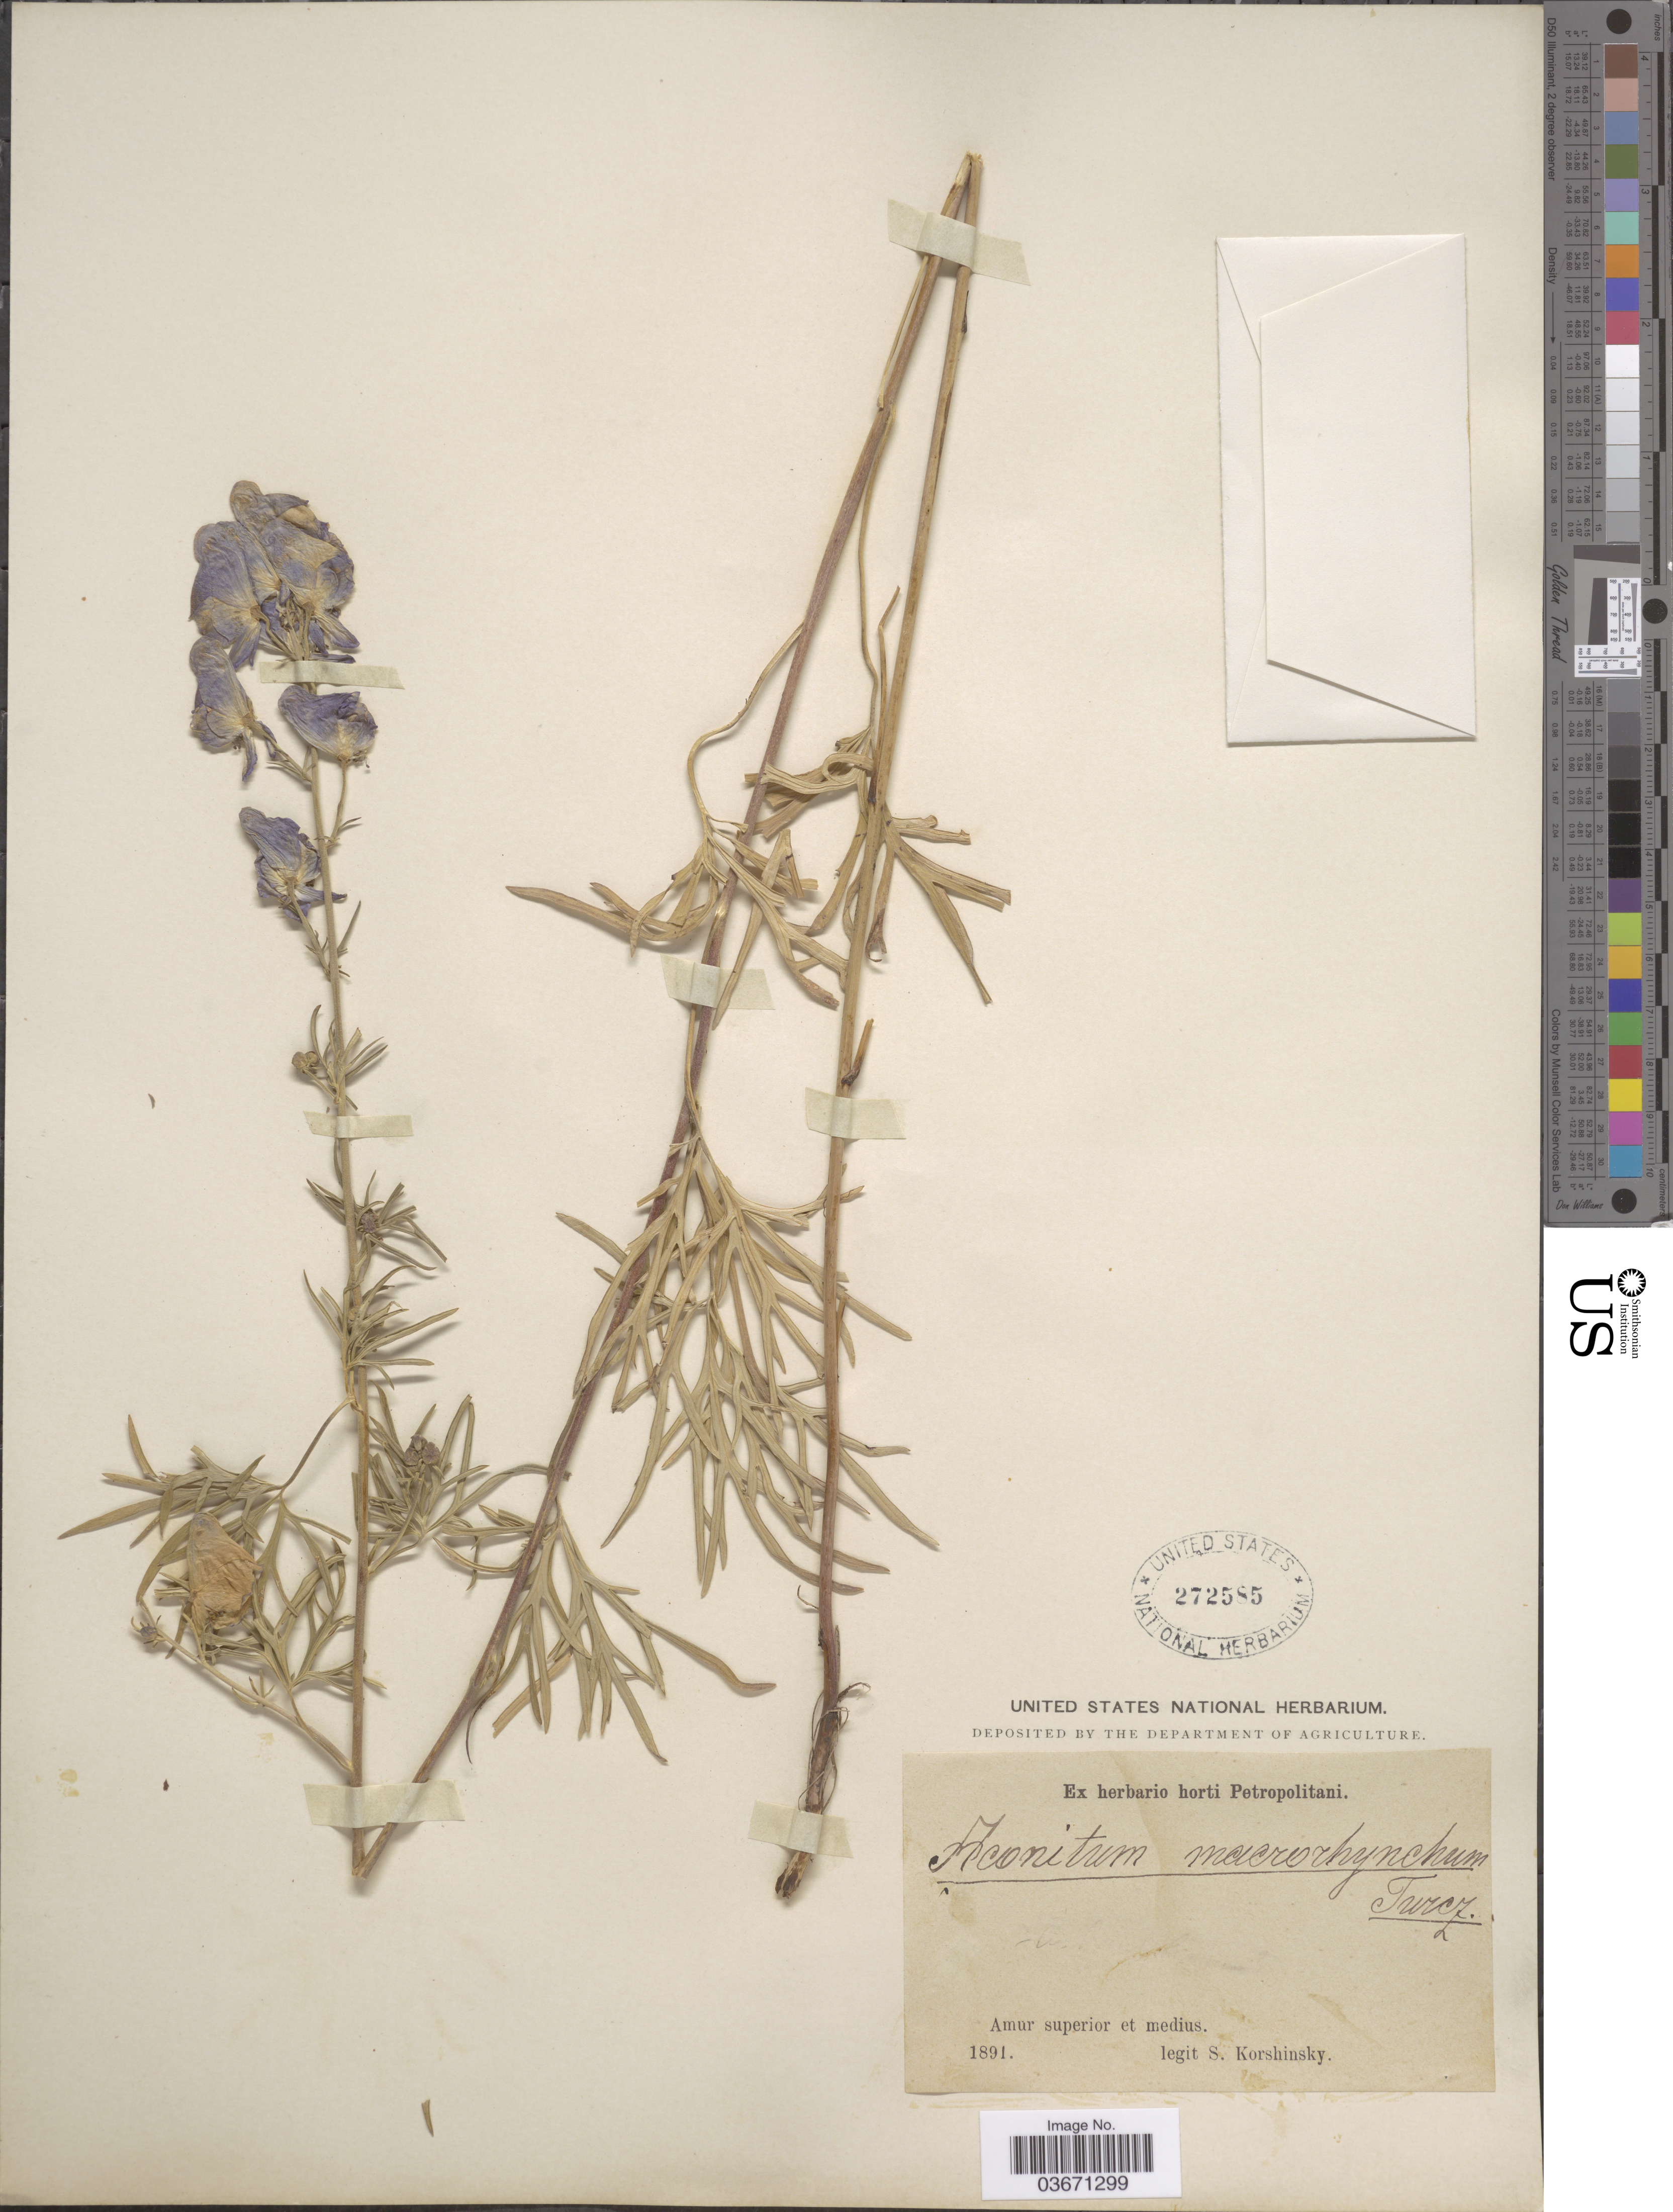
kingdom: Plantae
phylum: Tracheophyta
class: Magnoliopsida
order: Ranunculales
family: Ranunculaceae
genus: Aconitum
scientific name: Aconitum macrorhynchum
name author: Turcz. ex Ledeb.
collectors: S. I. Korshinsky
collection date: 1891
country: Russian Federation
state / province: Amur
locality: Amur superior et medius.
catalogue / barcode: US 272585